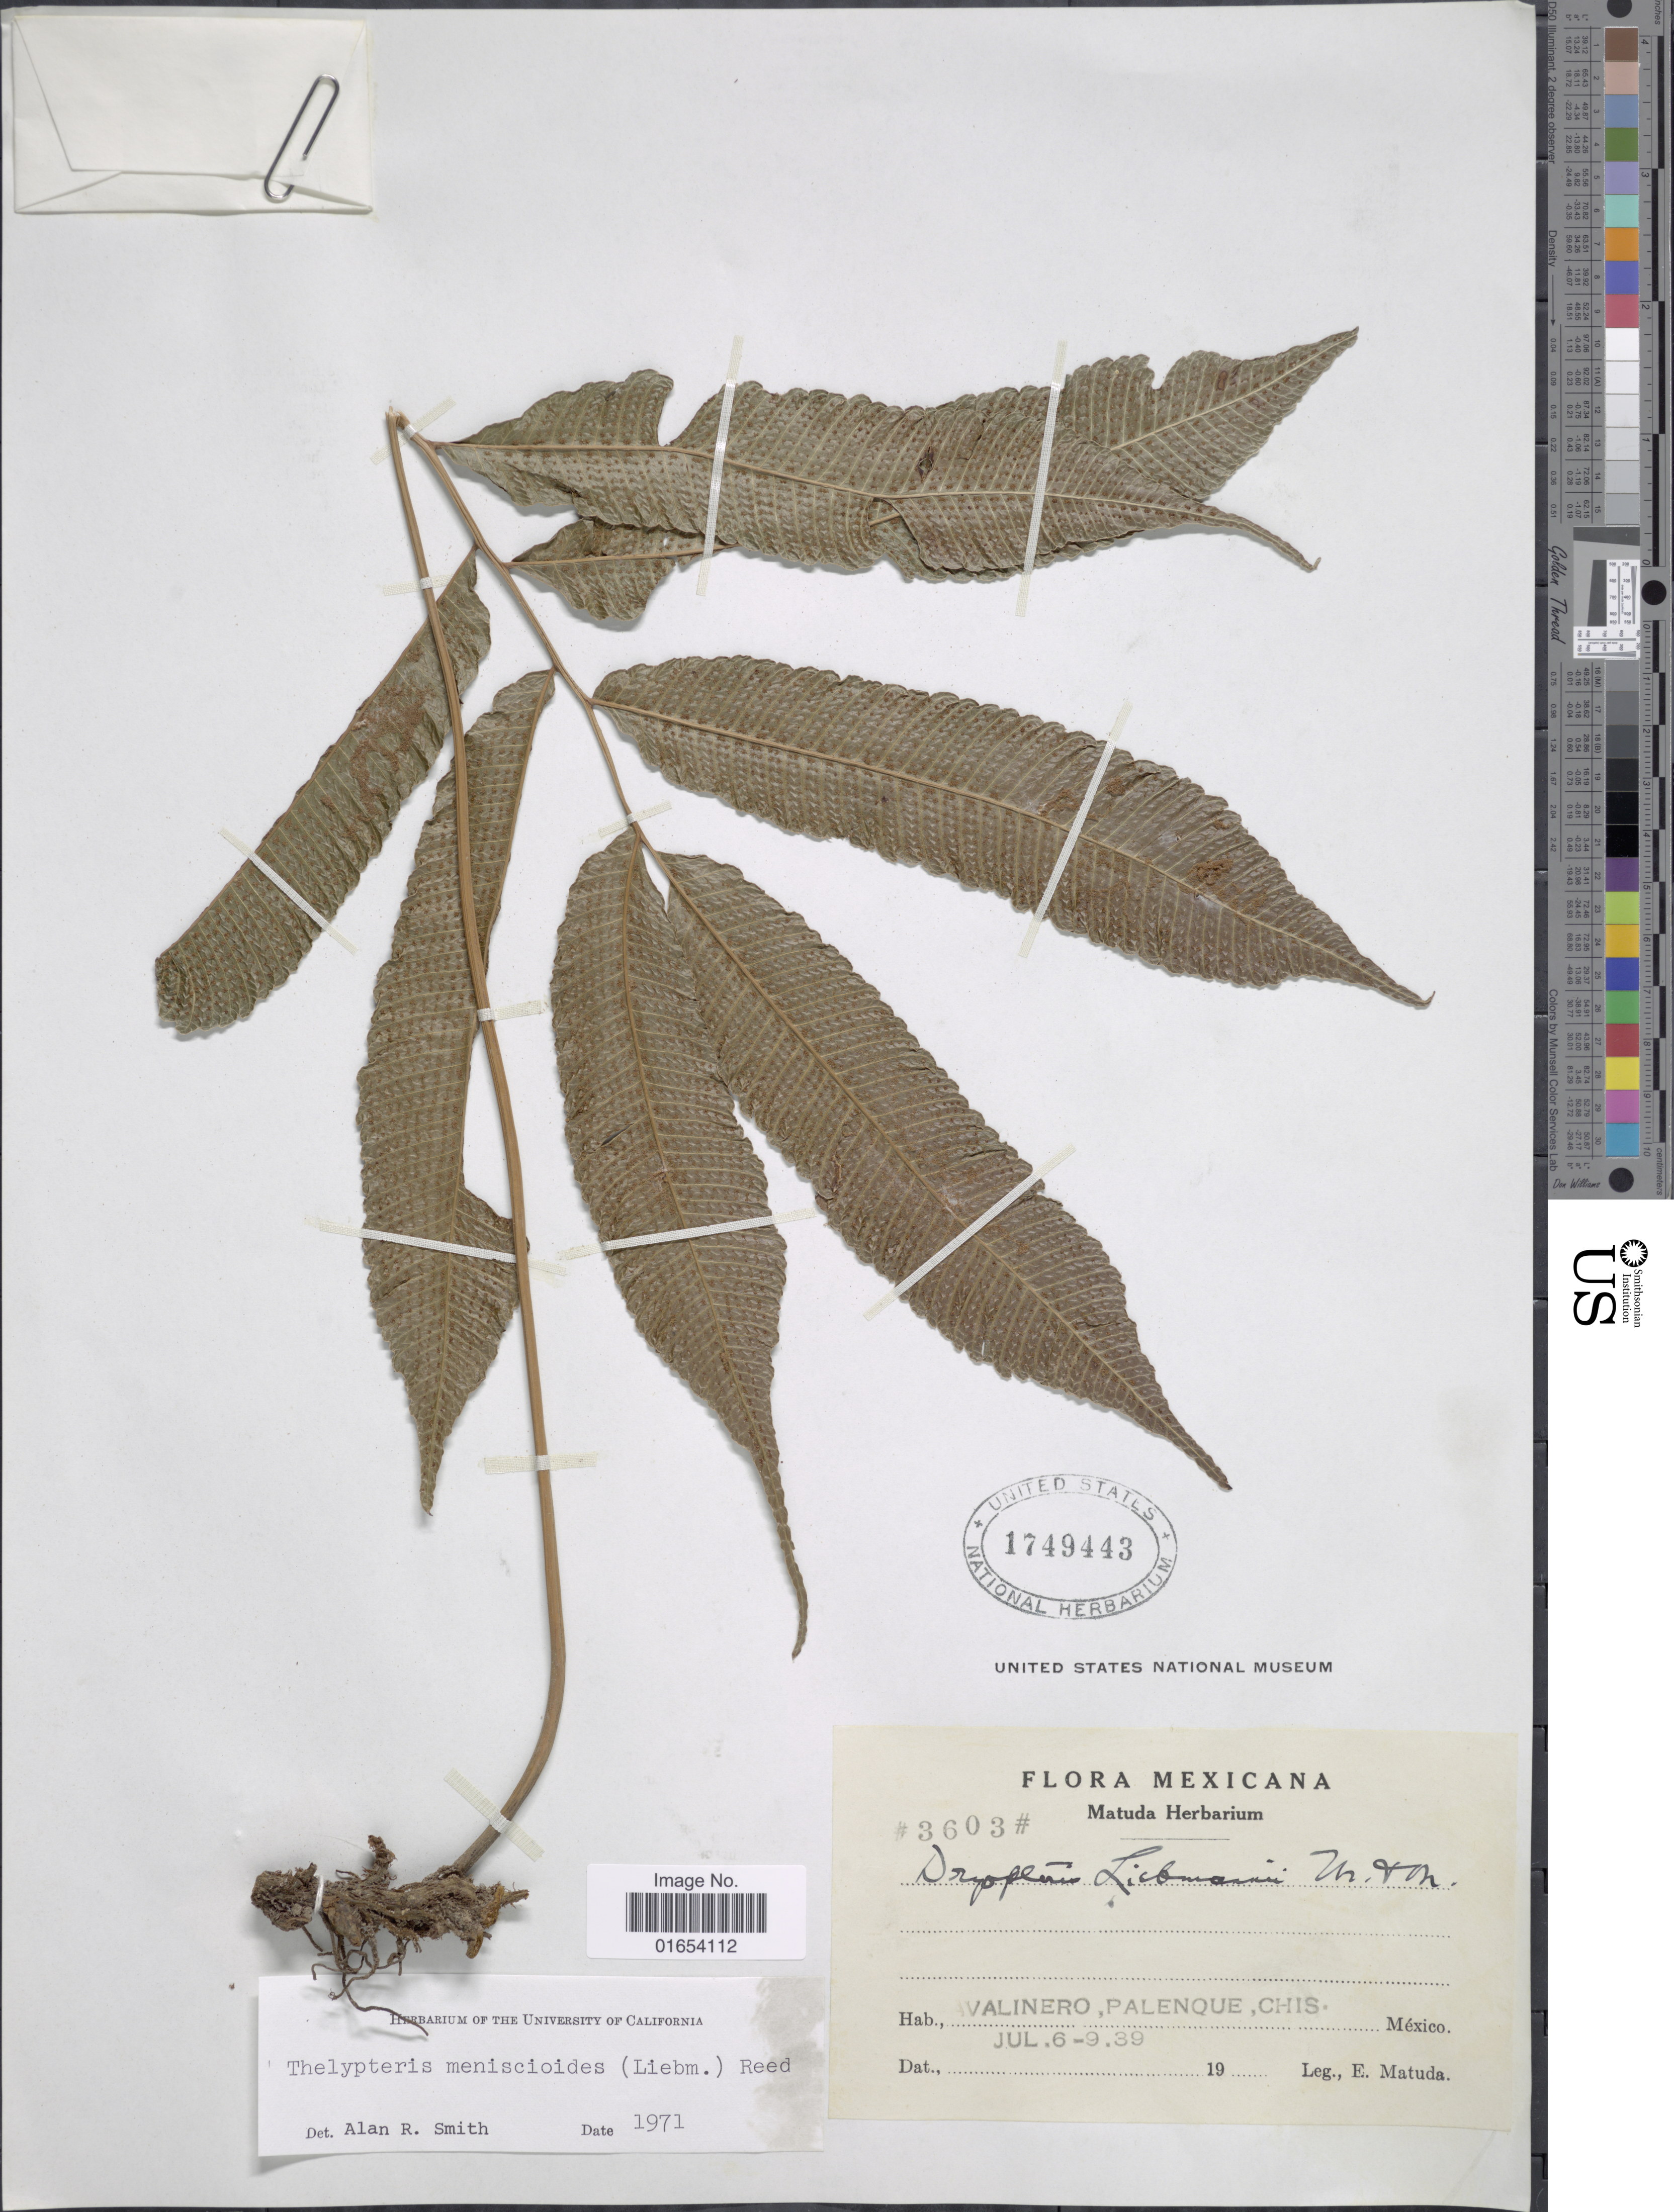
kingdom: Plantae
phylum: Tracheophyta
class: Polypodiopsida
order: Polypodiales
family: Thelypteridaceae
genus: Goniopteris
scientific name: Goniopteris meniscioides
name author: (Liebm.) E. Fourn.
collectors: E. Matuda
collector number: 3603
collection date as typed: Transcribed d/m/y: 6/7/39 to 9/7/39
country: Mexico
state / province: Chiapas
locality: Avalinerio, Palenque, Chis., Mexico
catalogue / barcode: US 1749443